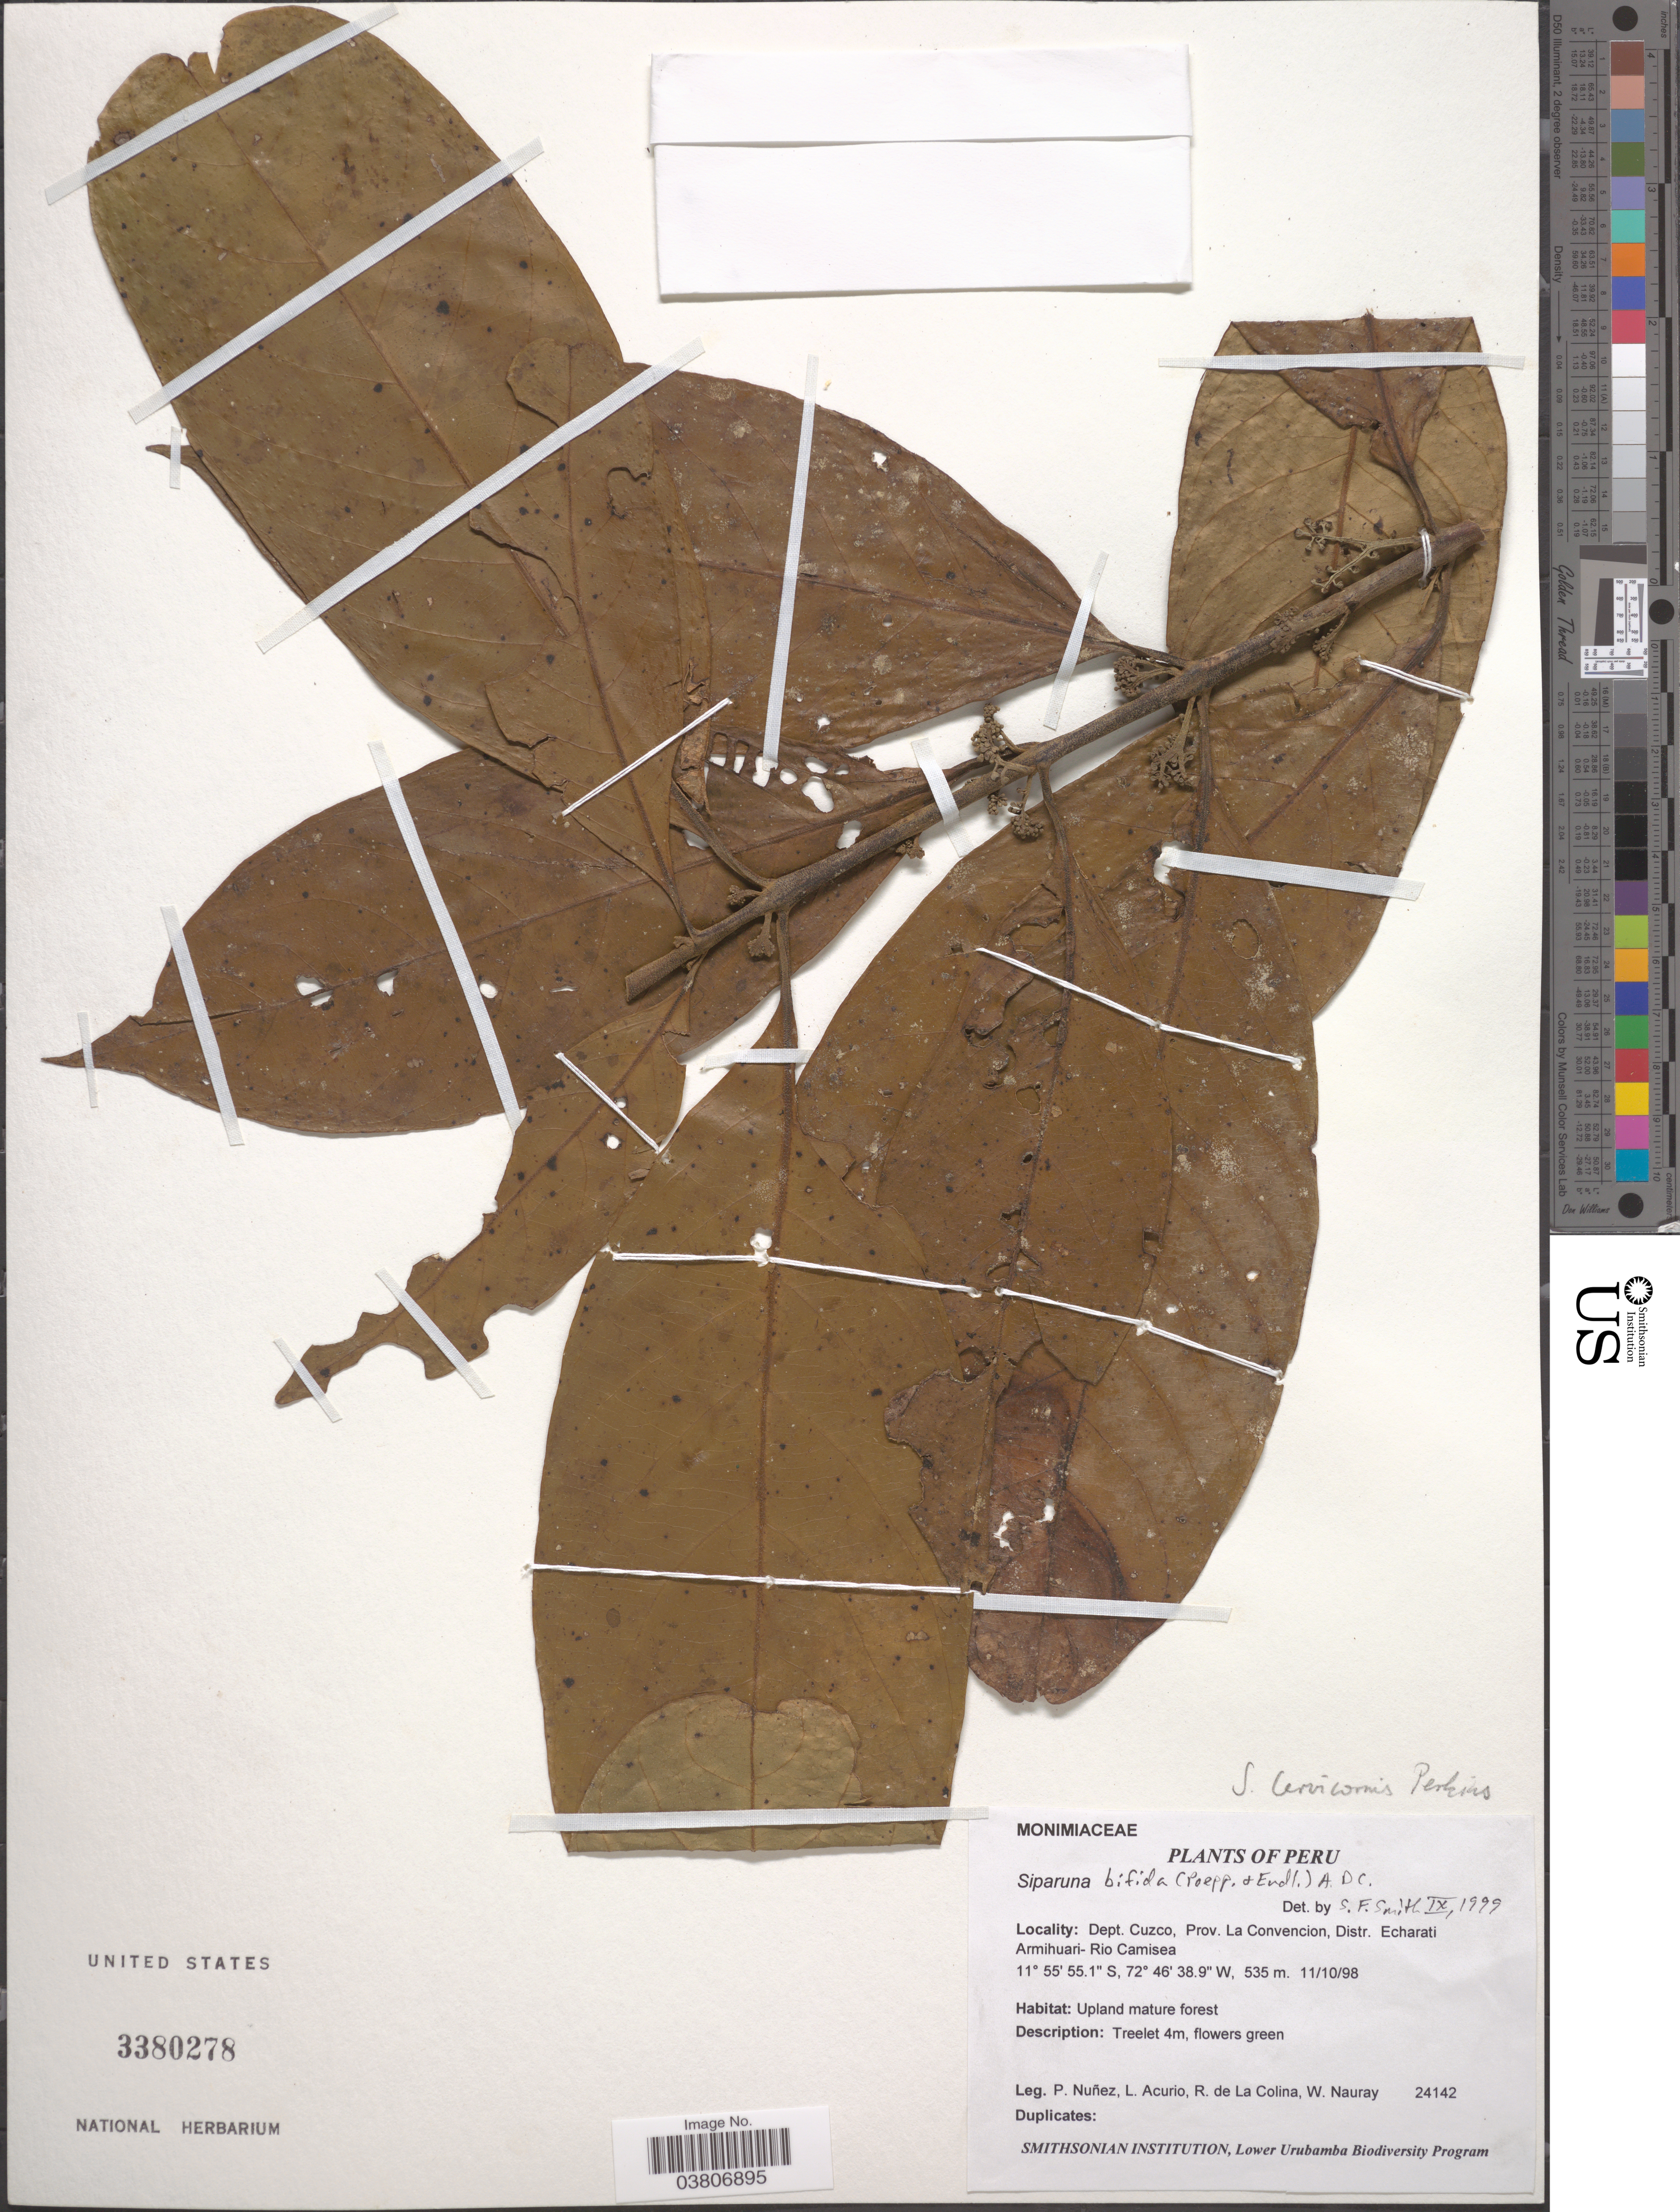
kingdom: Plantae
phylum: Tracheophyta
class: Magnoliopsida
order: Laurales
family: Siparunaceae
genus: Siparuna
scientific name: Siparuna cervicornis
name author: Perkins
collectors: P. Nuñez V., L. Acurio, R. Colina & W. Nauray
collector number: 24142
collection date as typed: Transcribed d/m/y: 11/10/98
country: Peru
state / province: Cusco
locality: Dept. Cuzco, Prov. La Convencion, Distr. Echarati Armihuari-Rio Camisea.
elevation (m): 535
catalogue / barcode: US 3380278